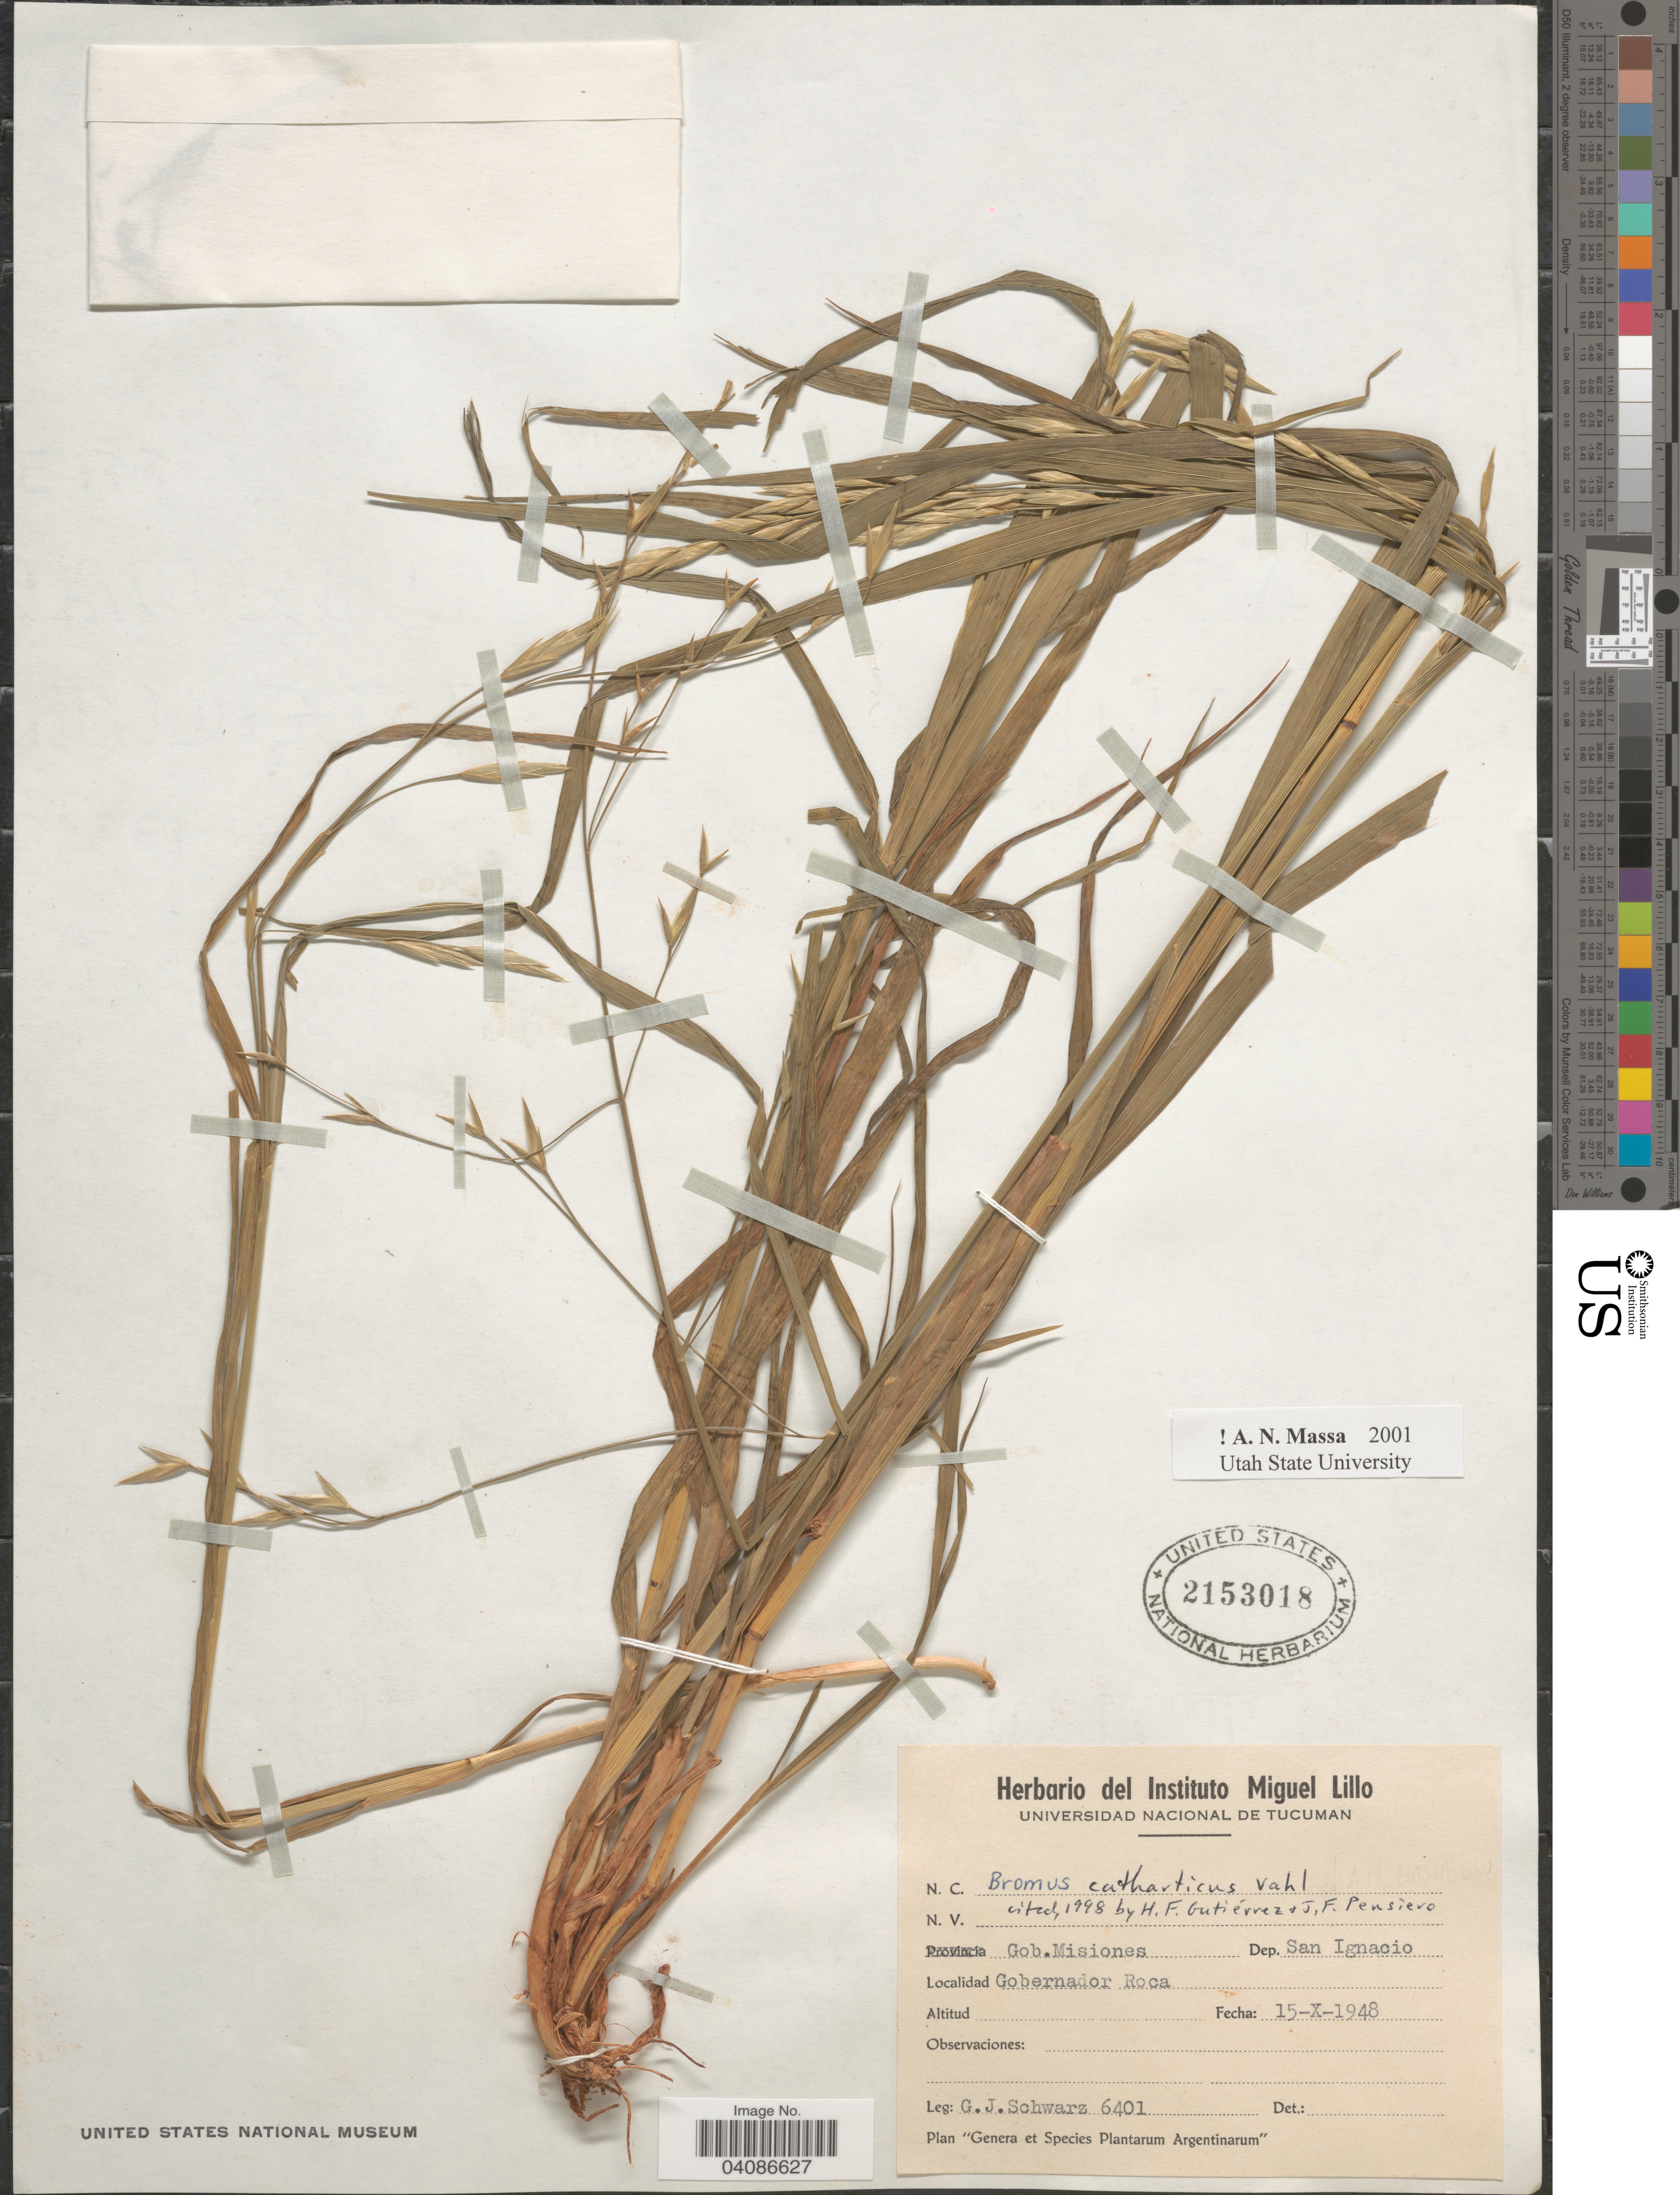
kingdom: Plantae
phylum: Tracheophyta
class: Liliopsida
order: Poales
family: Poaceae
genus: Bromus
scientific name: Bromus catharticus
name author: Vahl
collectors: G. J. Schwarz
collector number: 6401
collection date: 1948-10-15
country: Argentina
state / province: Misiones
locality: Gob. Misiones. Dep. San Ignacio. Gobernador Roca.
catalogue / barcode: US 2153018